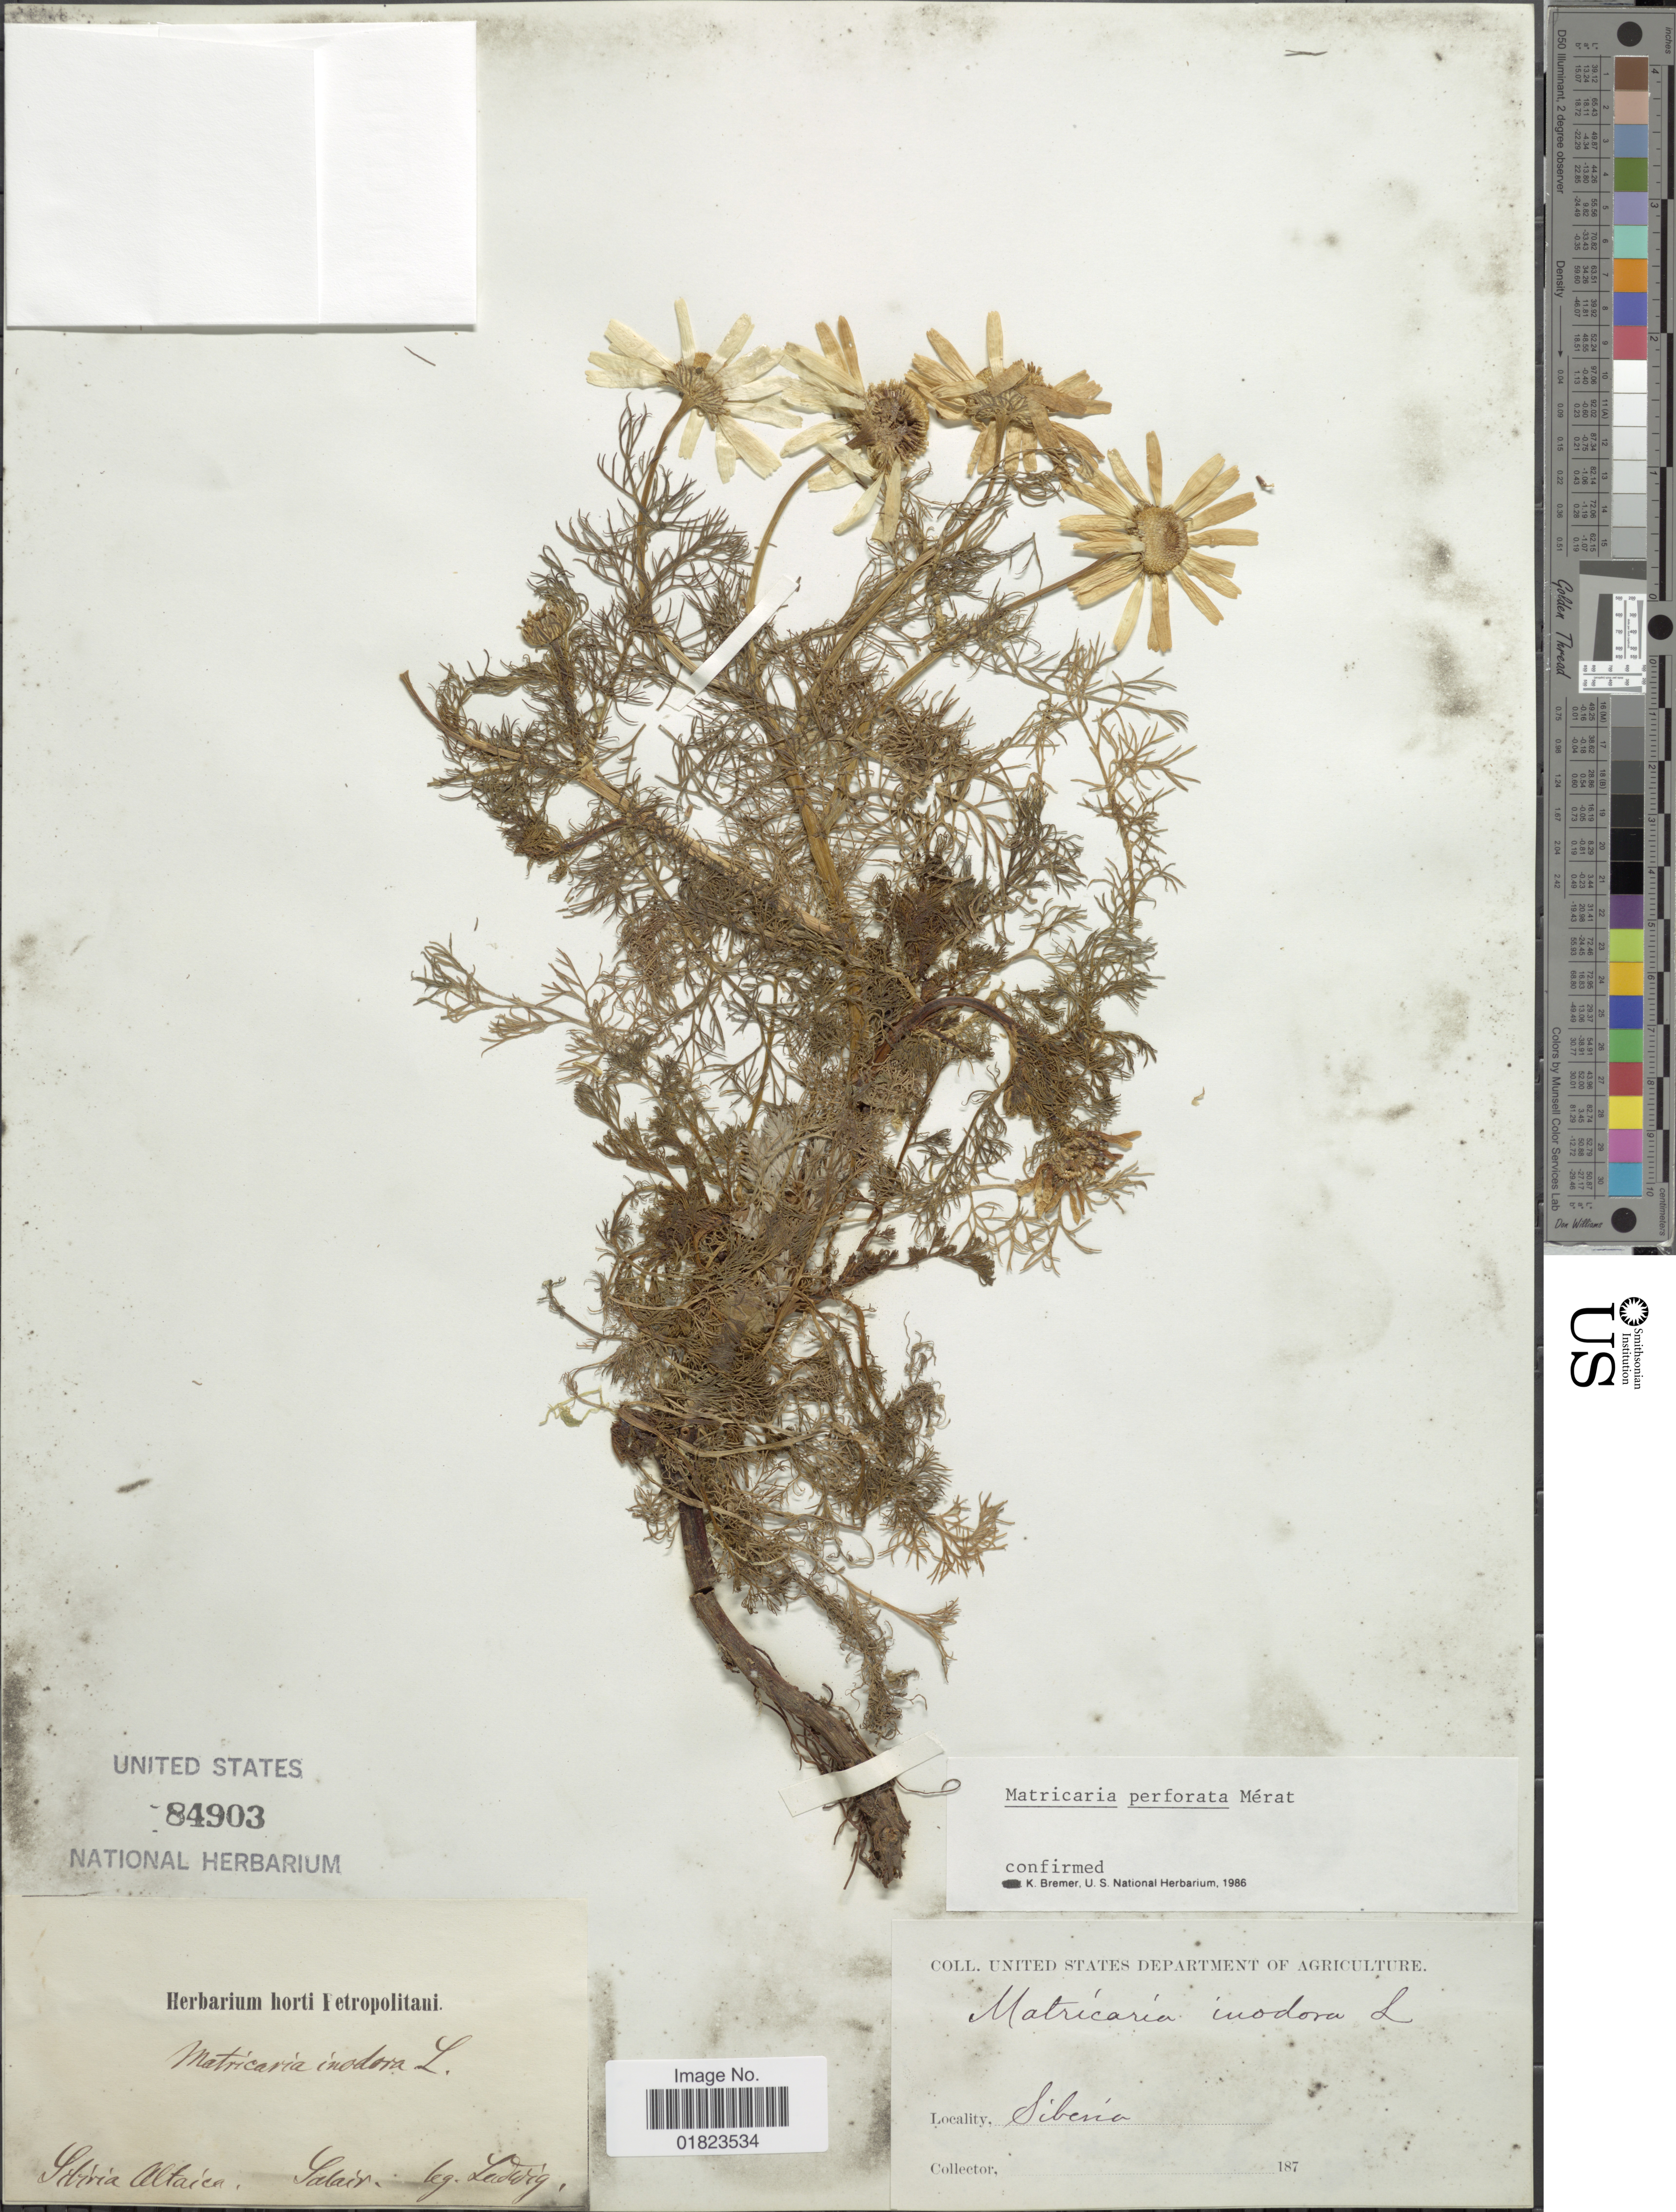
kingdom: Plantae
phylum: Tracheophyta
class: Magnoliopsida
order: Asterales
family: Asteraceae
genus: Tripleurospermum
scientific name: Tripleurospermum perforatum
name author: (Mérat) Laínz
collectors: Ludwig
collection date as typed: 187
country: Russian Federation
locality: Siberia Altaica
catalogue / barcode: US 84903